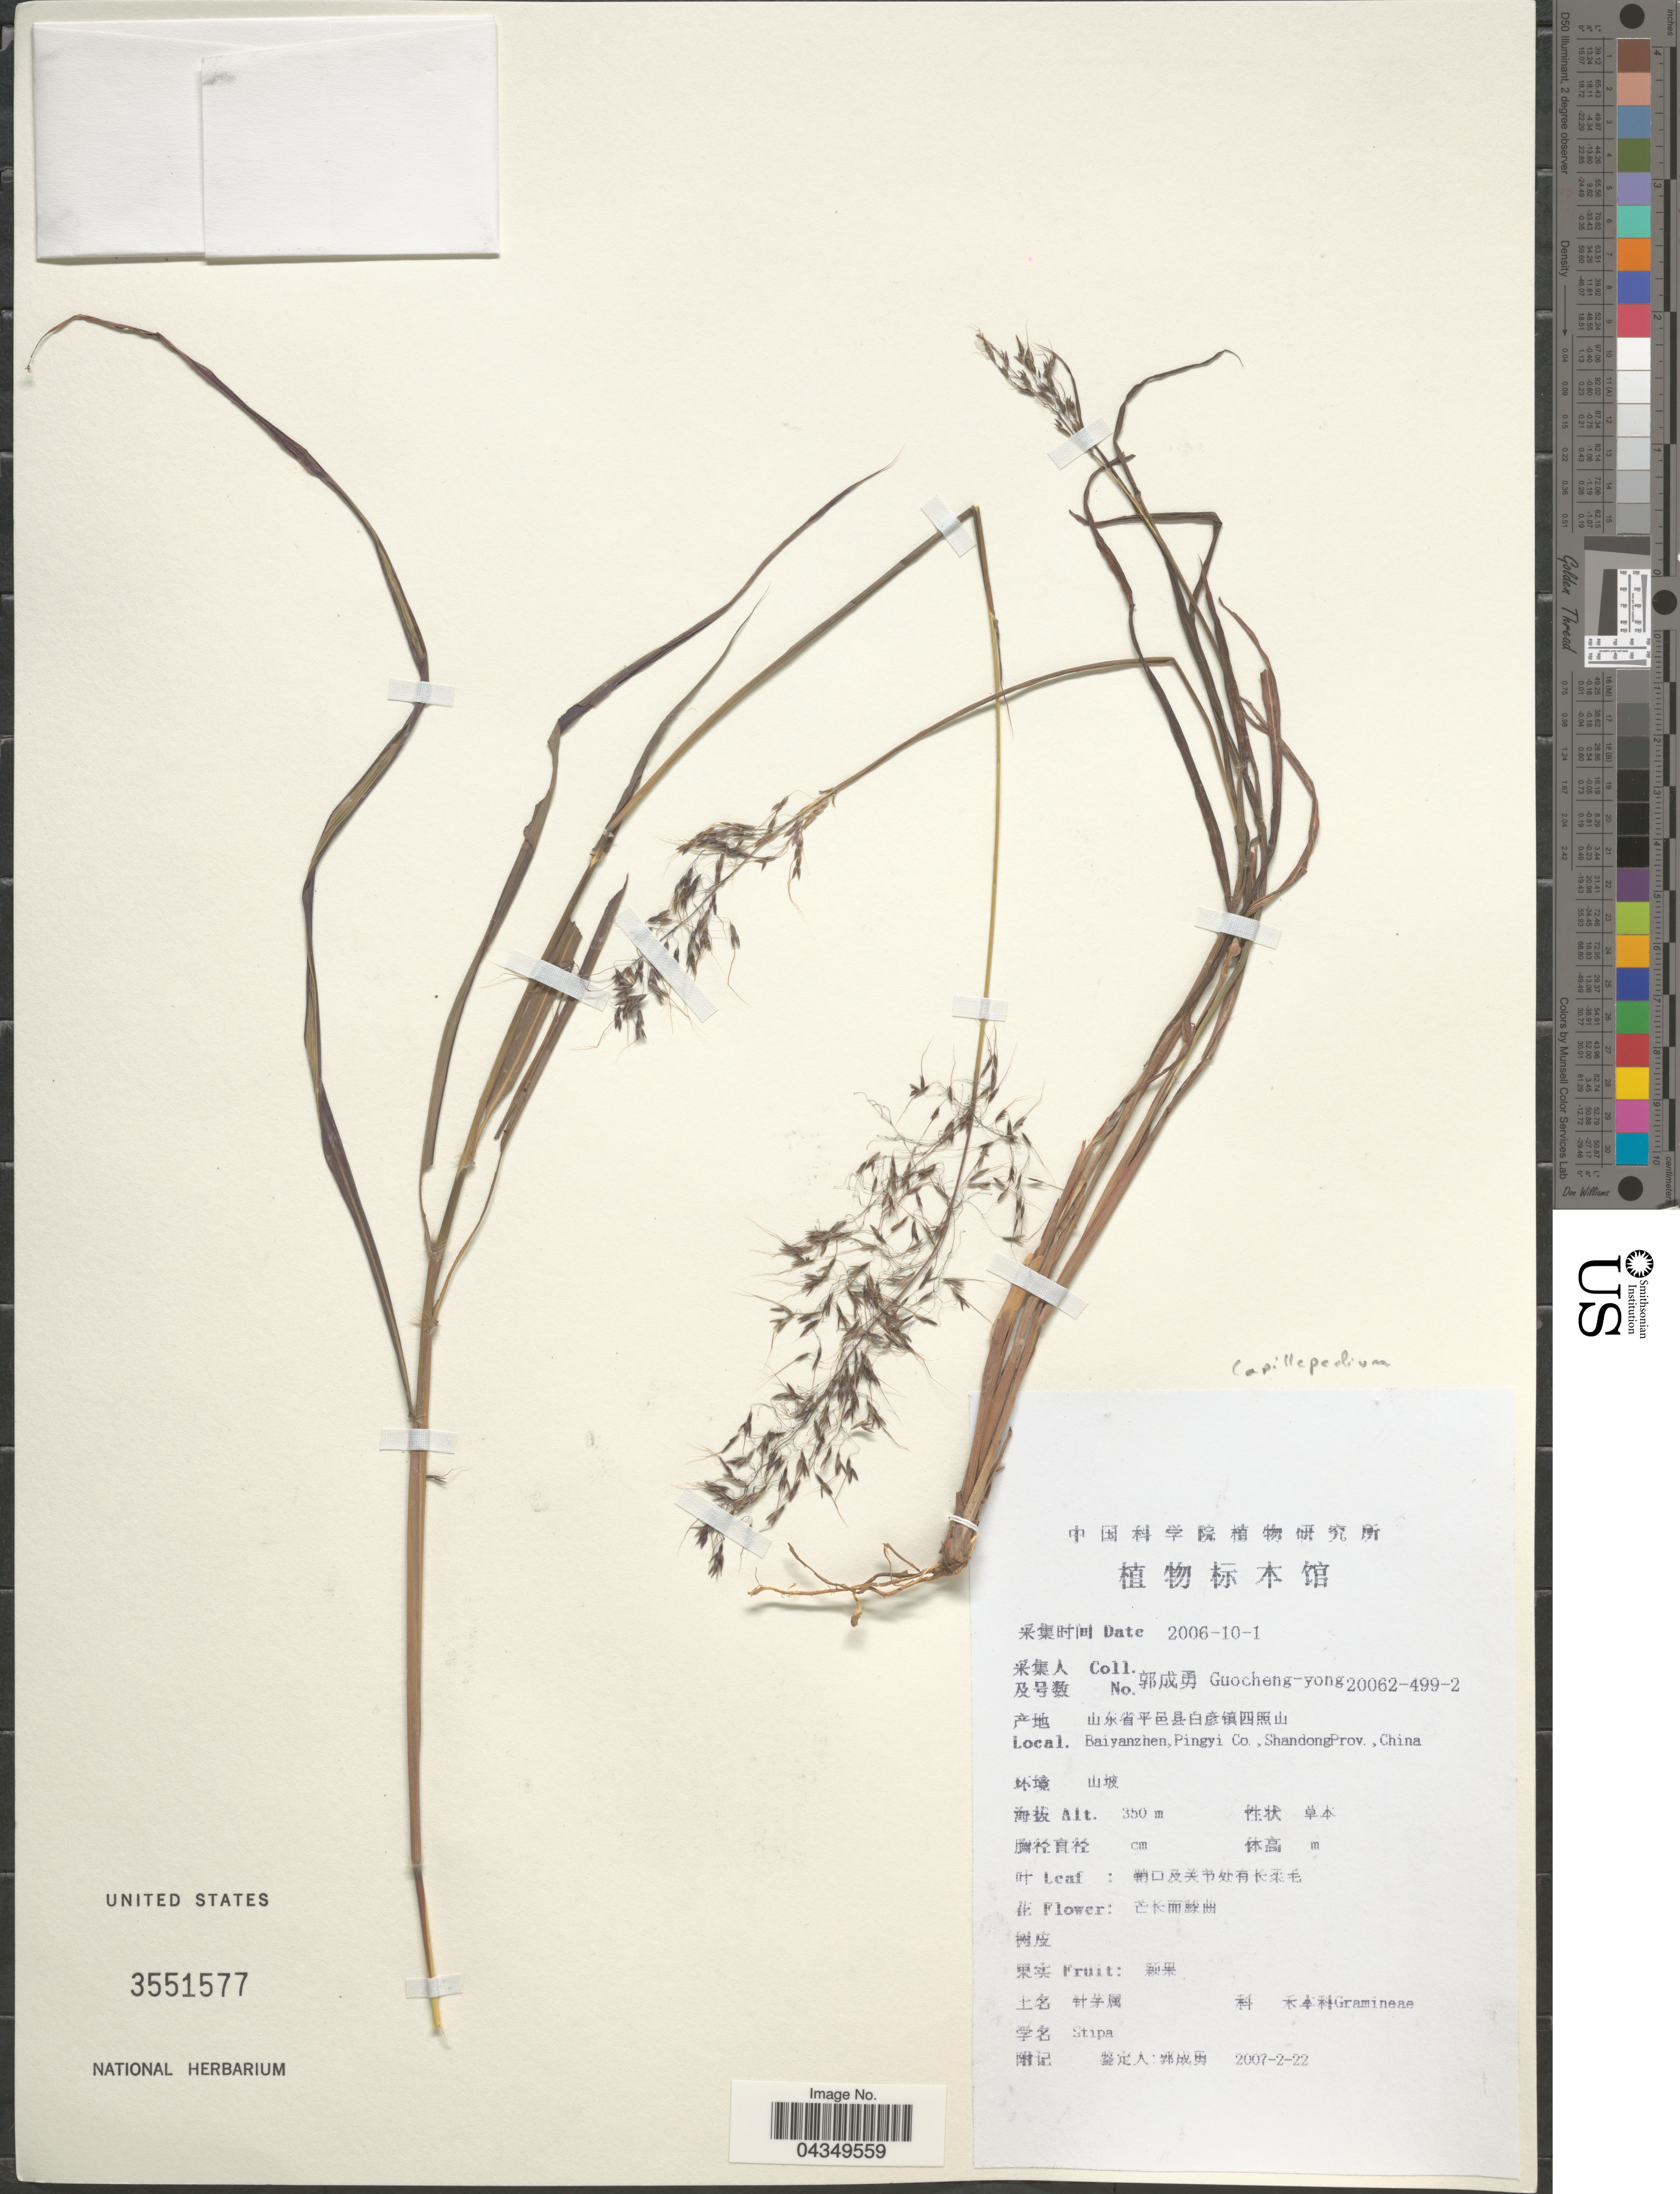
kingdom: Plantae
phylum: Tracheophyta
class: Liliopsida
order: Poales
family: Poaceae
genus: Capillipedium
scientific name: Capillipedium sp.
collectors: Goucheng-yong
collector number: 20062-499-2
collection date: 2006-10-01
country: China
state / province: Shandong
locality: X. Baiyanzhen, Pingyi Co.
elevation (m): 350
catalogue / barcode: US 3551577